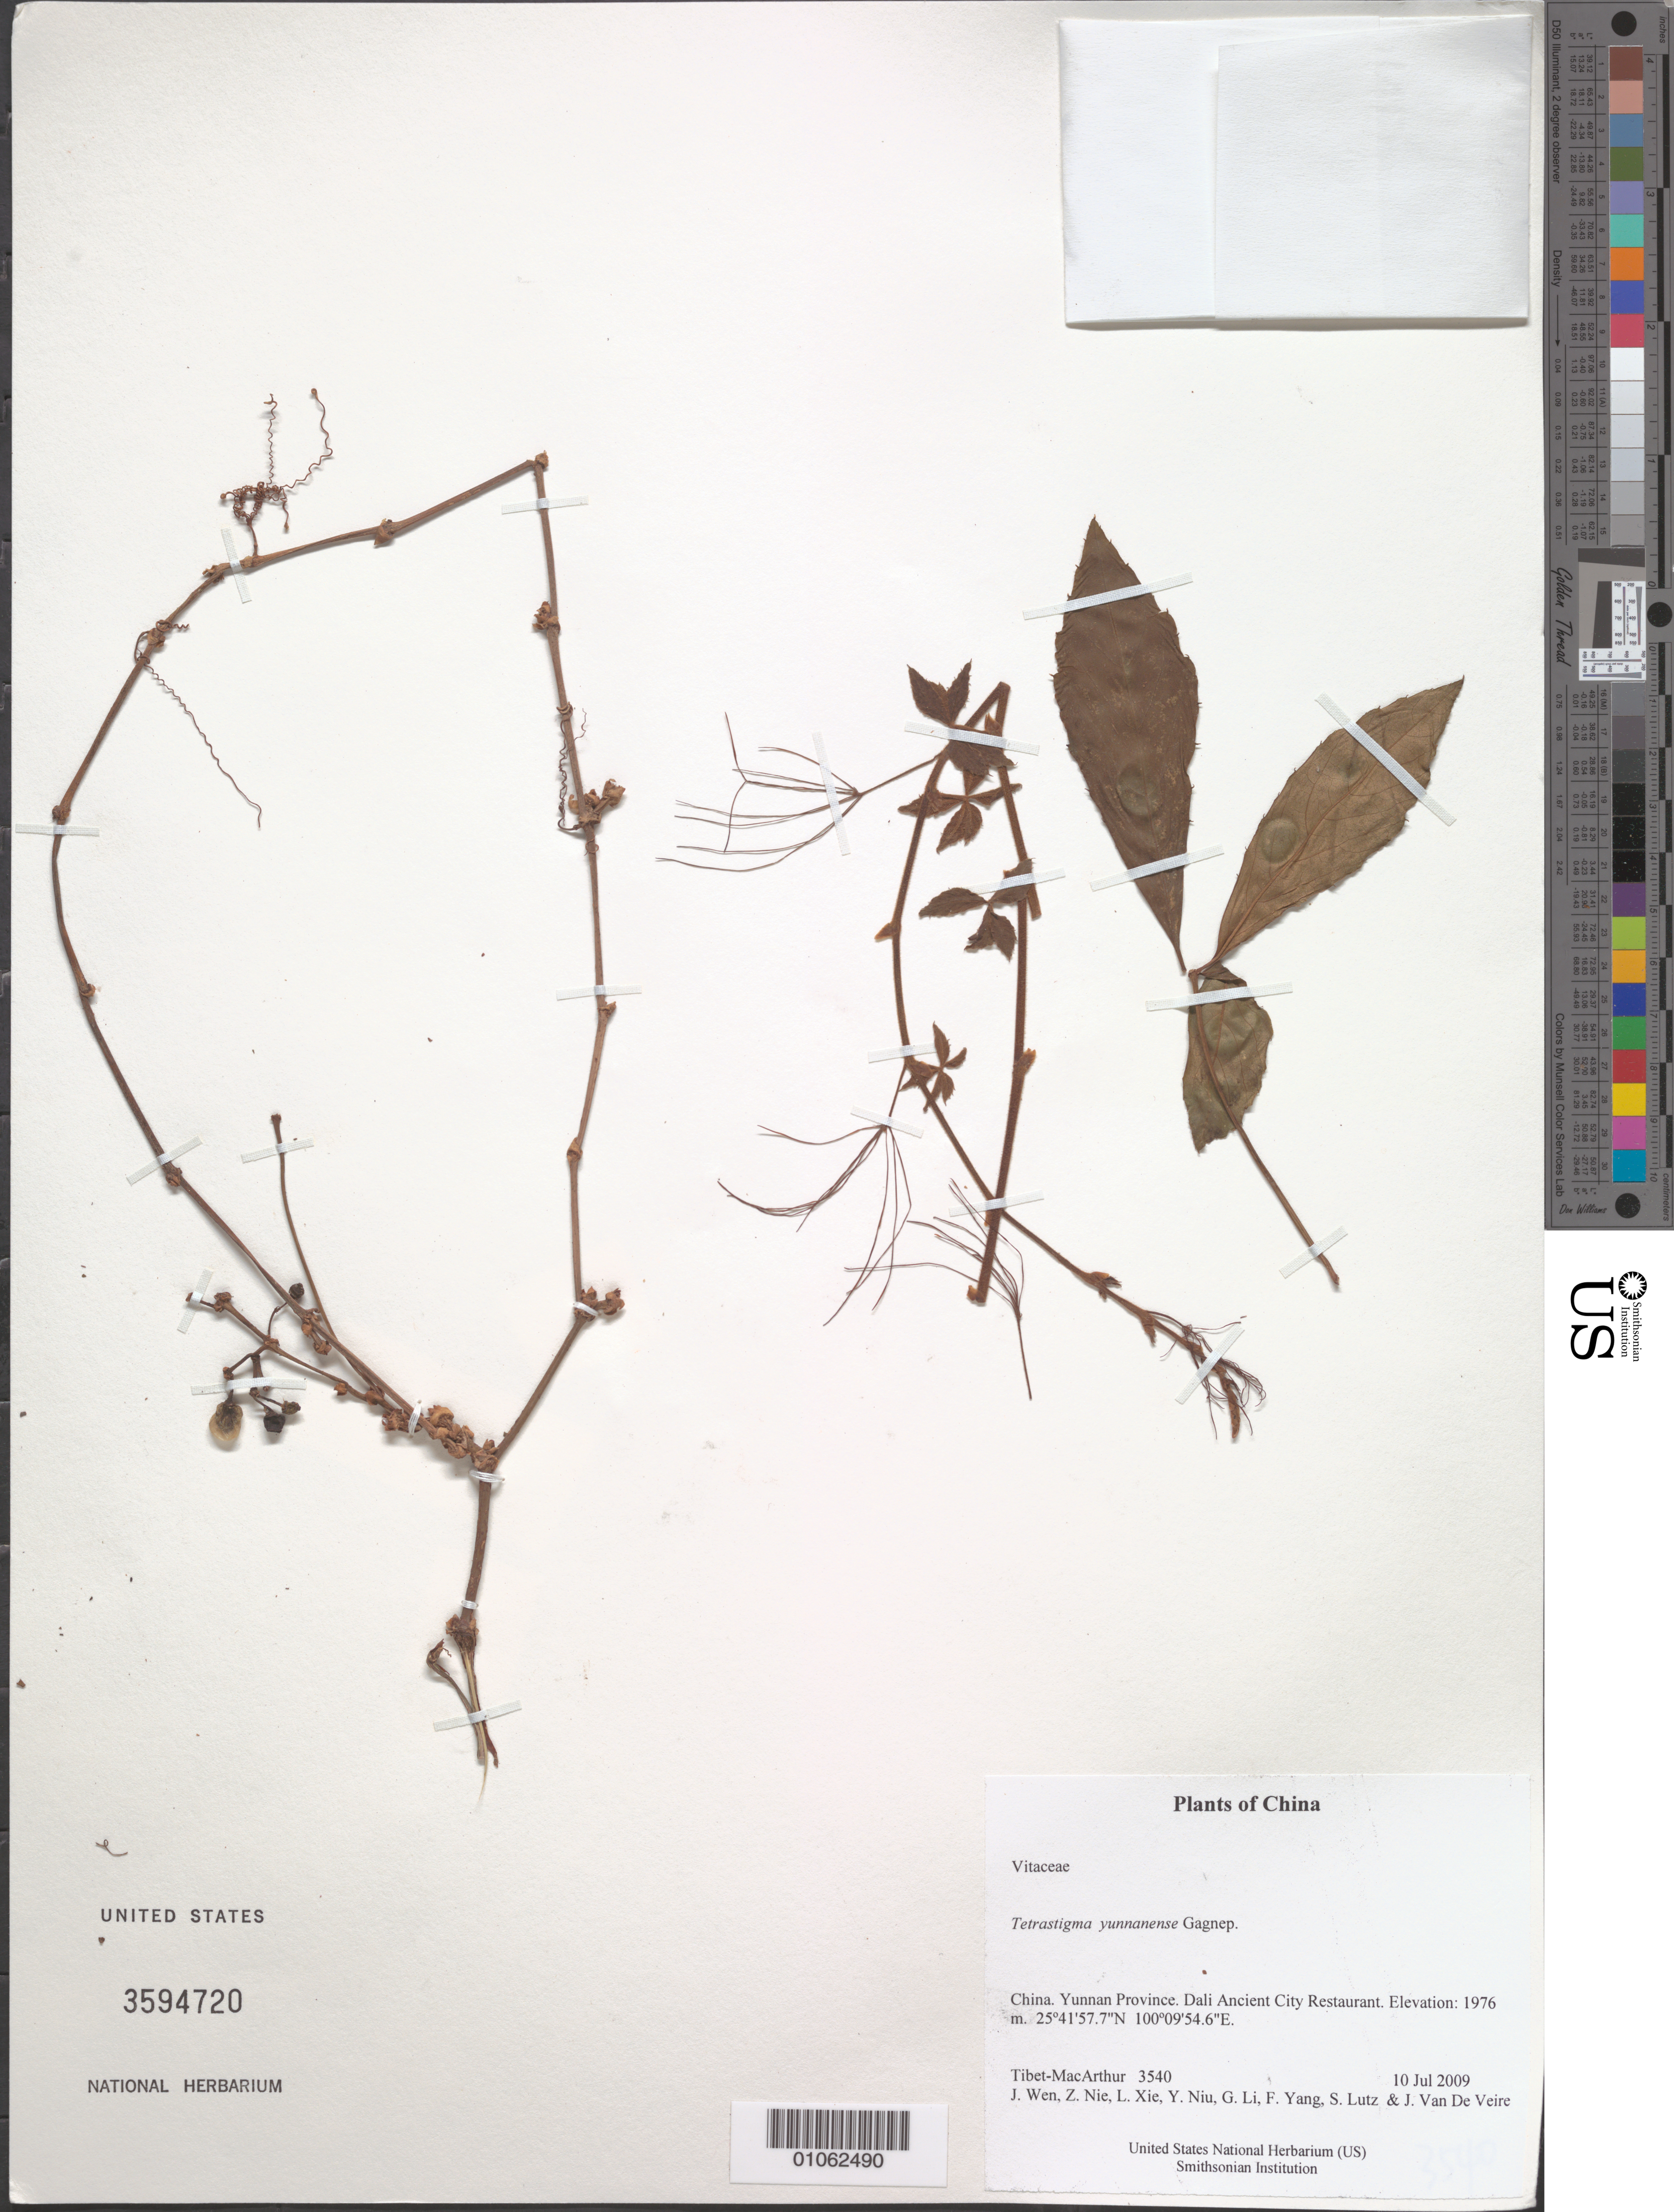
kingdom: Plantae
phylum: Tracheophyta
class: Magnoliopsida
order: Vitales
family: Vitaceae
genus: Tetrastigma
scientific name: Tetrastigma yunnanense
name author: Gagnep.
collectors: Tibet-MacArthur, J. Wen, Z. Nie, L. Xie, Y. Niu, G. Li, F. Yang, S. Lutz & J. Van De Veire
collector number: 3540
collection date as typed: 10 Jul 2009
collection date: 2009-07-10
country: China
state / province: Yunnan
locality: Dali Ancient City Restaurant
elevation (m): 1976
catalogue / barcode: US 3594720